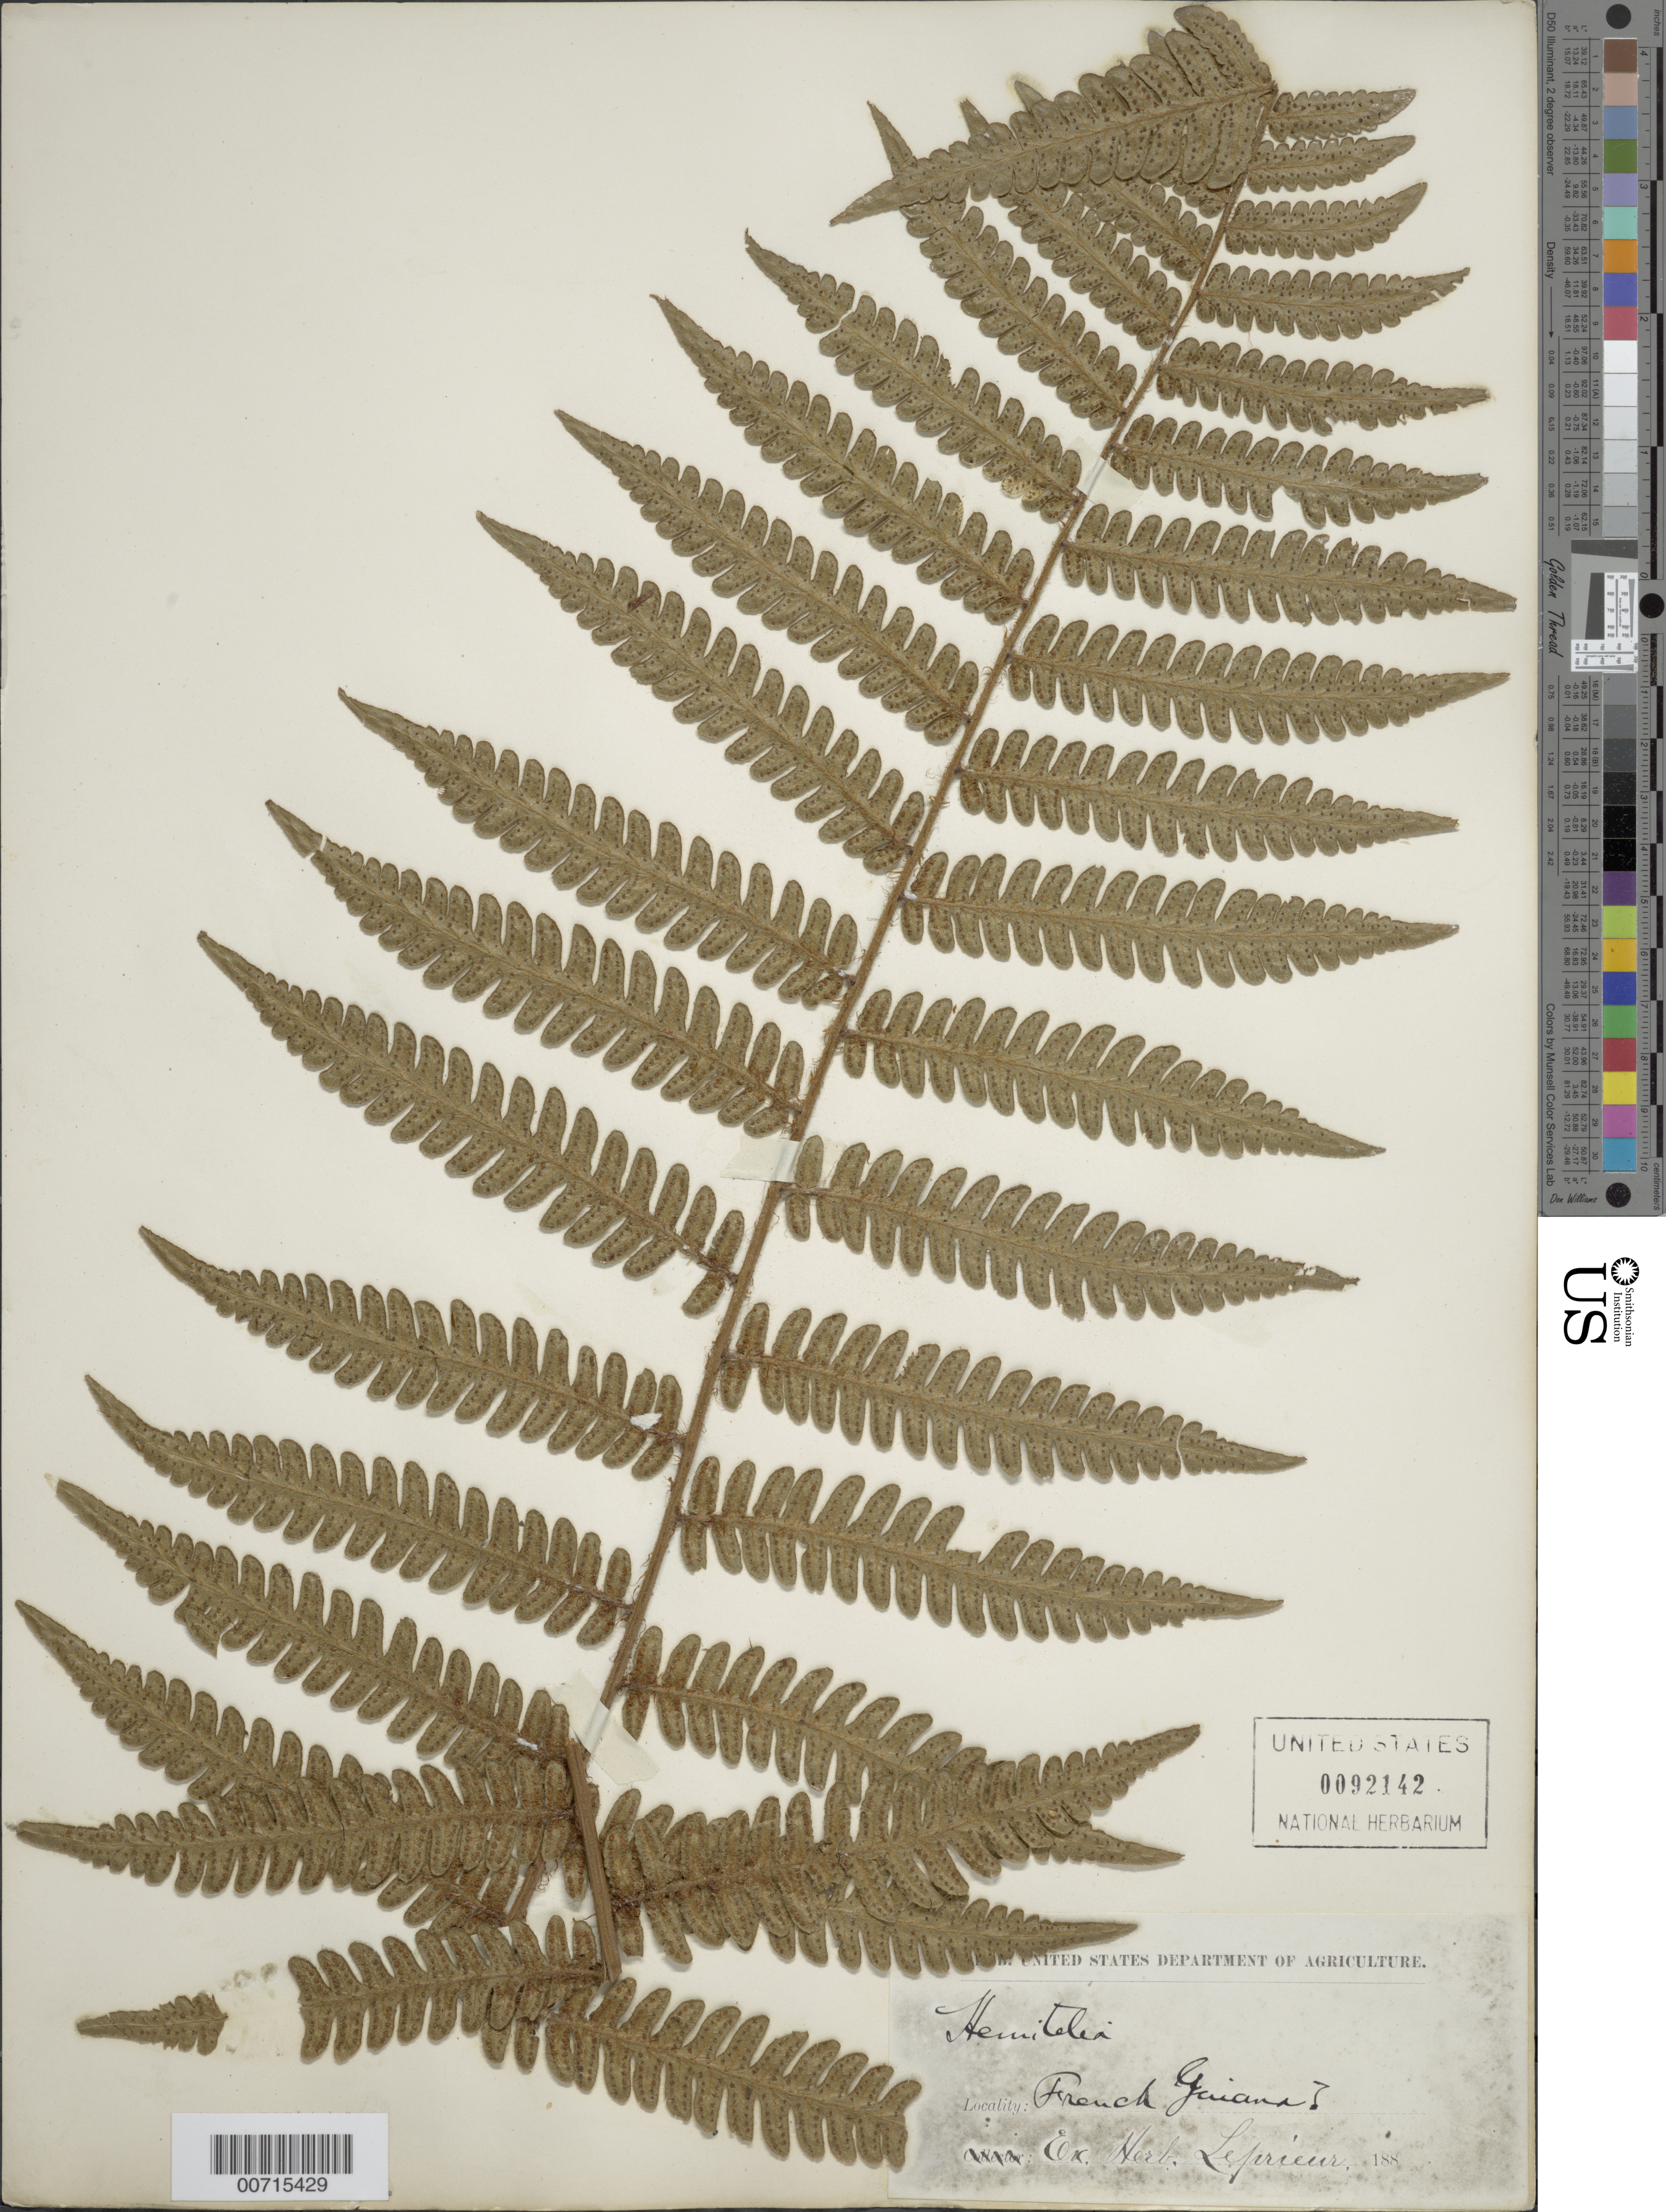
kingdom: Plantae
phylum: Tracheophyta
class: Polypodiopsida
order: Cyatheales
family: Cyatheaceae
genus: Cyathea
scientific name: Cyathea surinamensis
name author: (Miq.) Domin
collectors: F. M. R. Leprieur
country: French Guiana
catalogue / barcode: US 92142